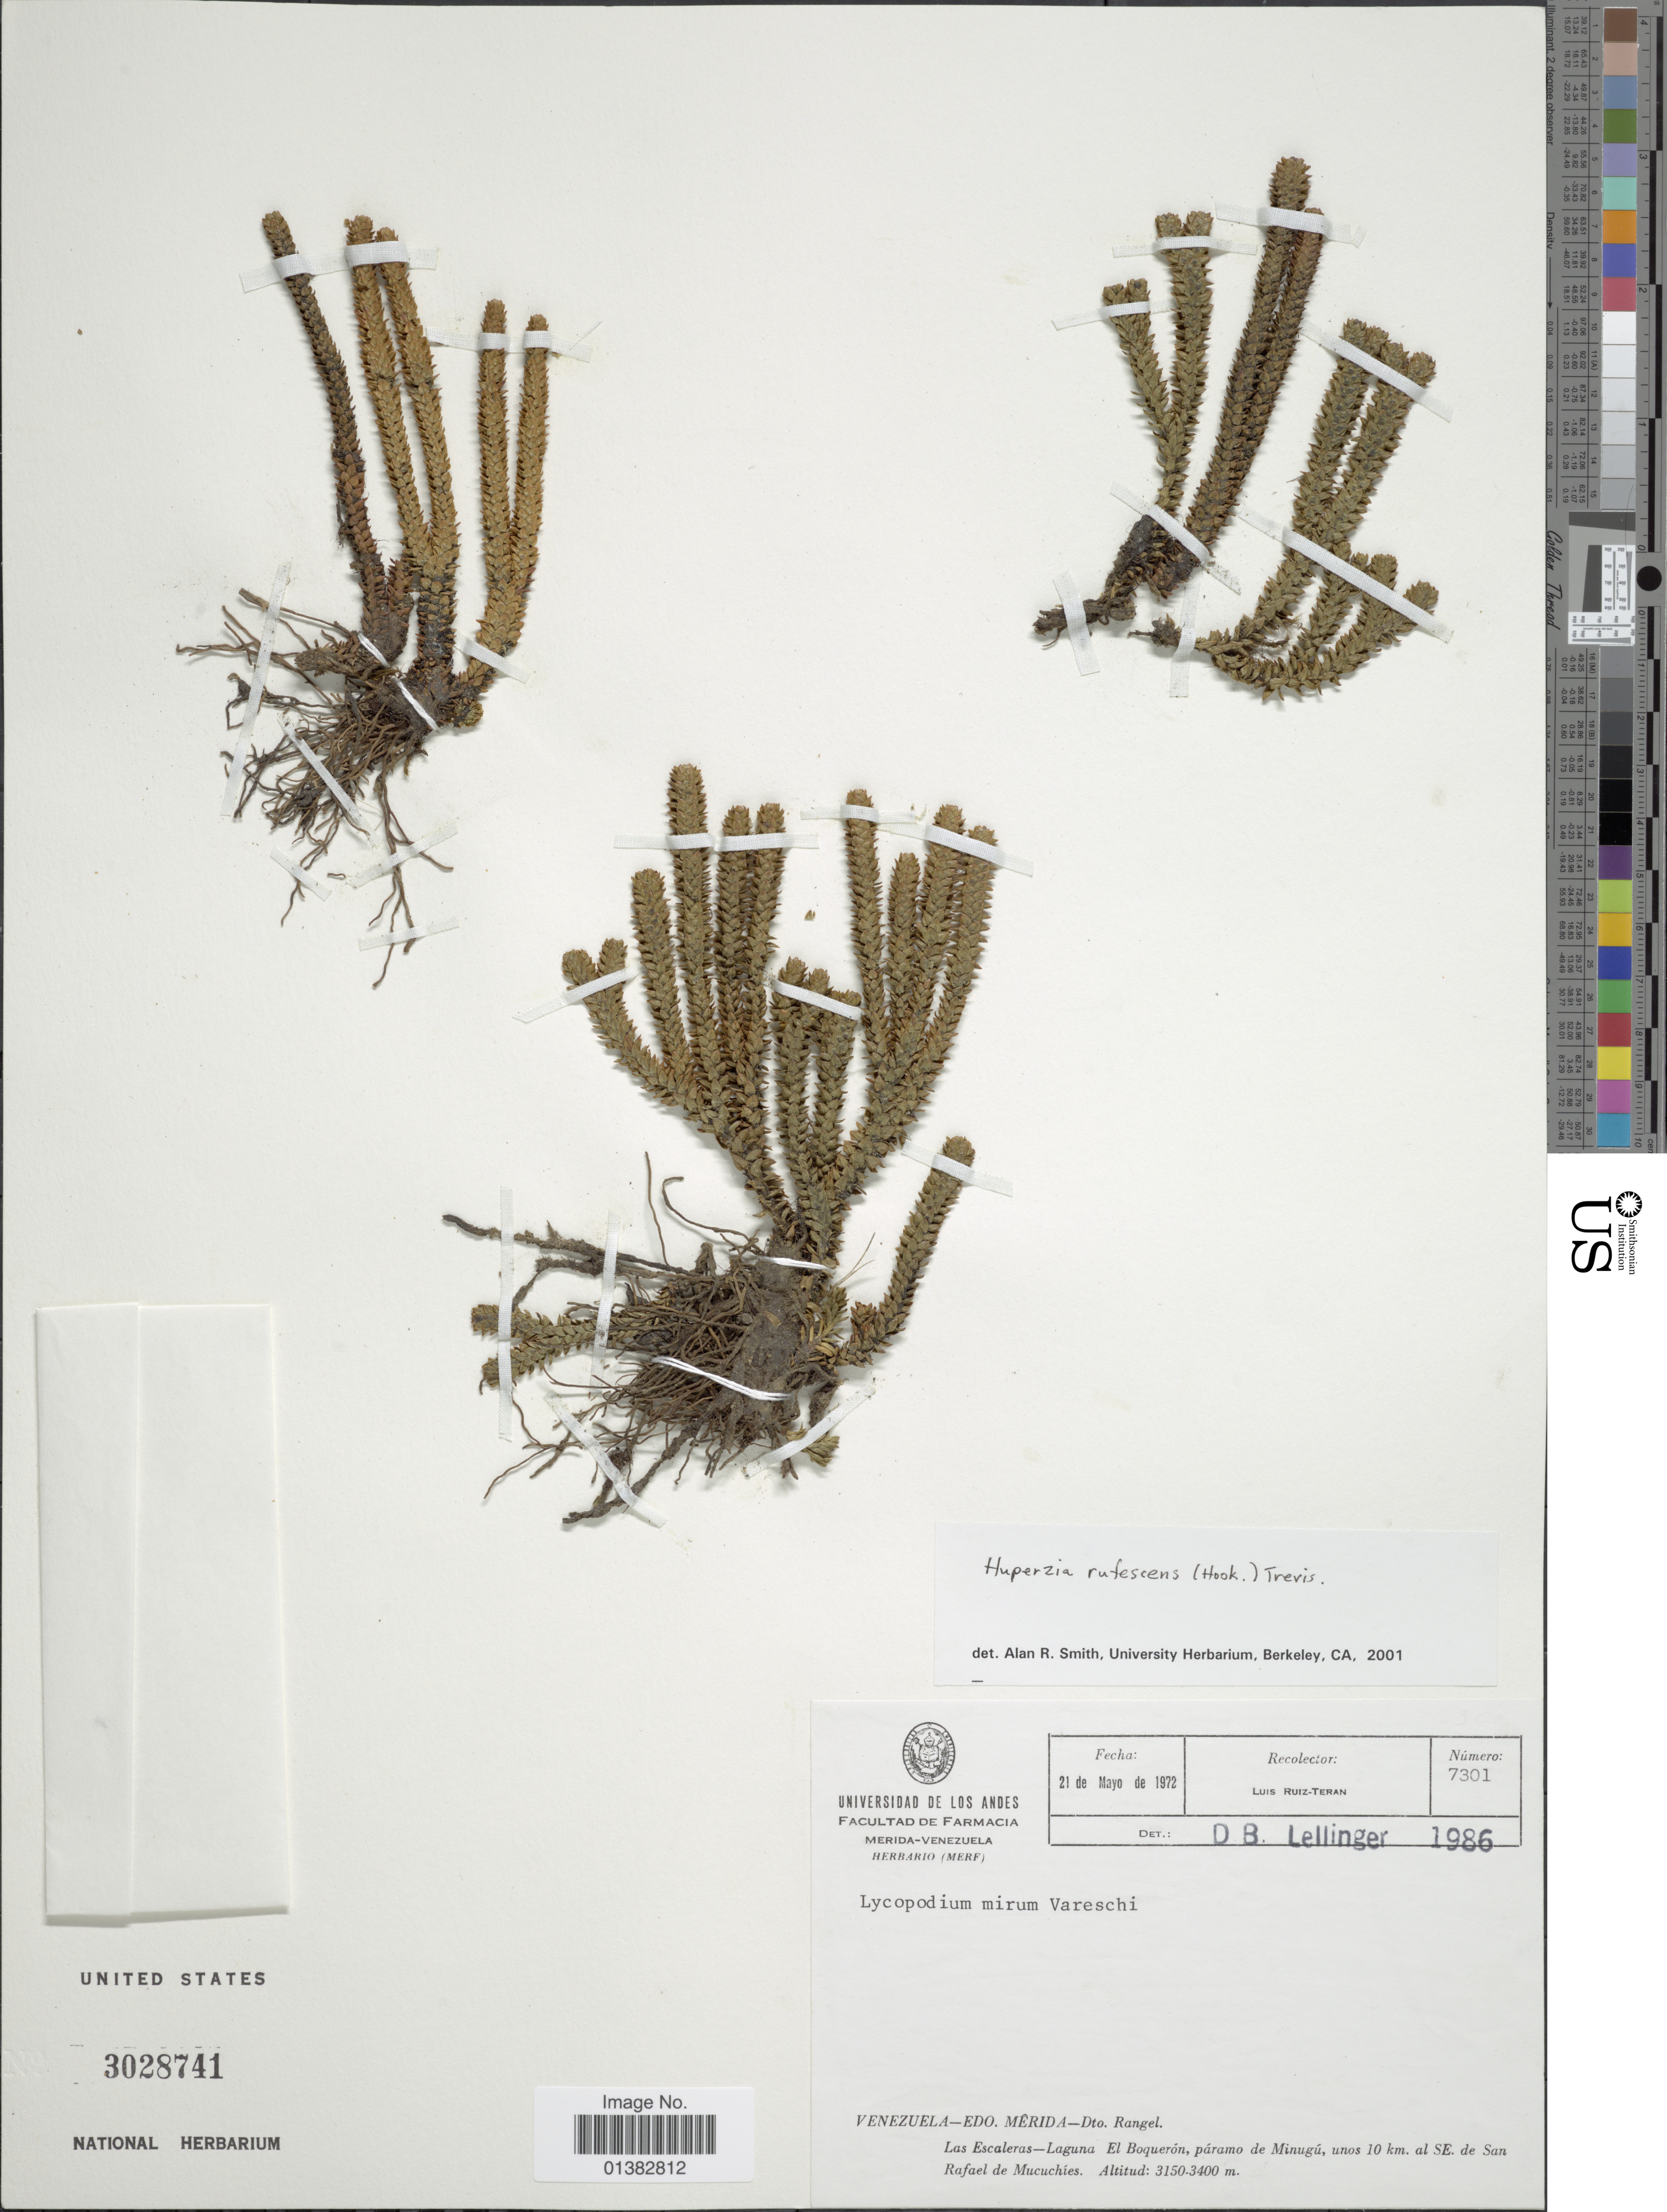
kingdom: Plantae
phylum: Tracheophyta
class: Lycopodiopsida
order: Lycopodiales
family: Lycopodiaceae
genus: Phlegmariurus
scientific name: Phlegmariurus rufescens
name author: (Hook.) B. Øllg.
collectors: L. E. Ruíz-Terán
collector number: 7301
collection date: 1972-05-21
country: Venezuela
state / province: Mérida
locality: Dto. Rangel. Las Escaleras - Laguna El Boquerón, páramo de Minugú, unos 10 km. al SE. de San Rafael de Mucuchies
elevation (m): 3150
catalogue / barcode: US 3028741